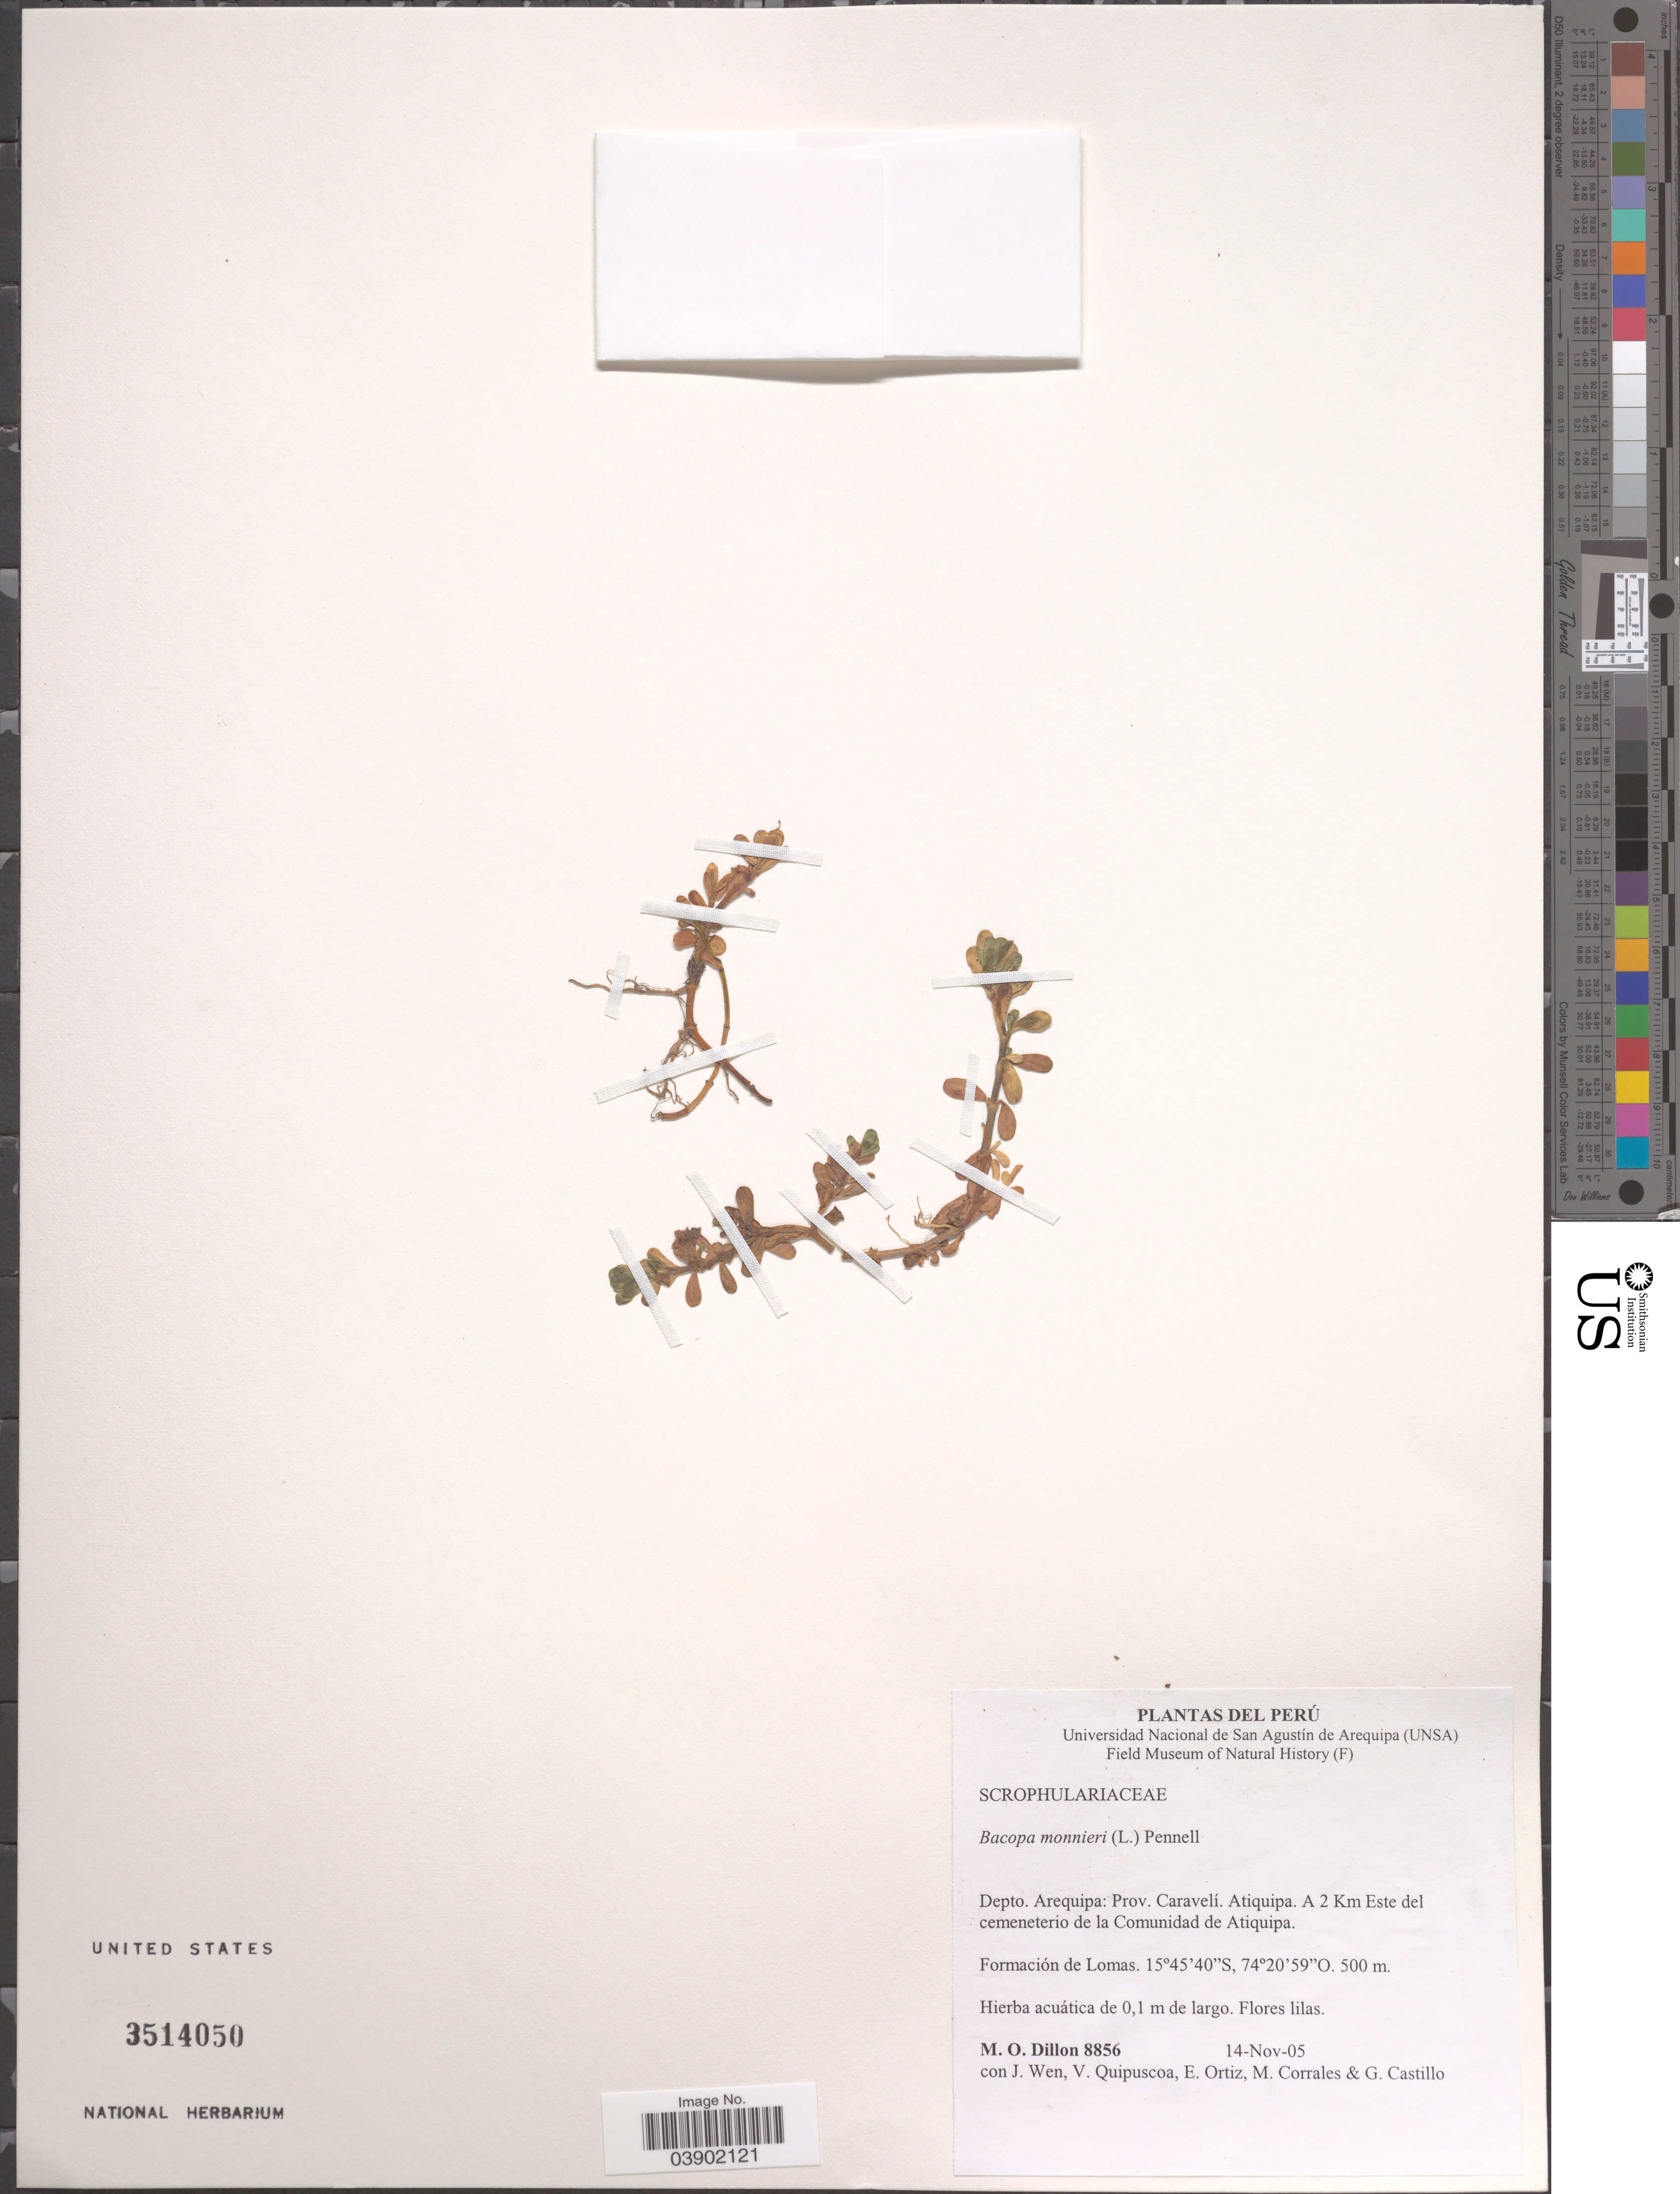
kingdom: Plantae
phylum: Tracheophyta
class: Magnoliopsida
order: Lamiales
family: Plantaginaceae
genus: Bacopa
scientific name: Bacopa monnieri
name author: (L.) Pennell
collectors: M. O. Dillon, J. Wen, V. Quipuscoa, E. Ortiz & et al.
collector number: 8856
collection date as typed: Transcribed d/m/y: 14/11/5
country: Peru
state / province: Arequipa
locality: Depto. Arequipa: Prov. Caravelí. Atiquipa. A 2 Km Este del cementerio de la Comunidad de Atiquipa. Formación de Lomas.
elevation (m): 500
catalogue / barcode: US 3514050